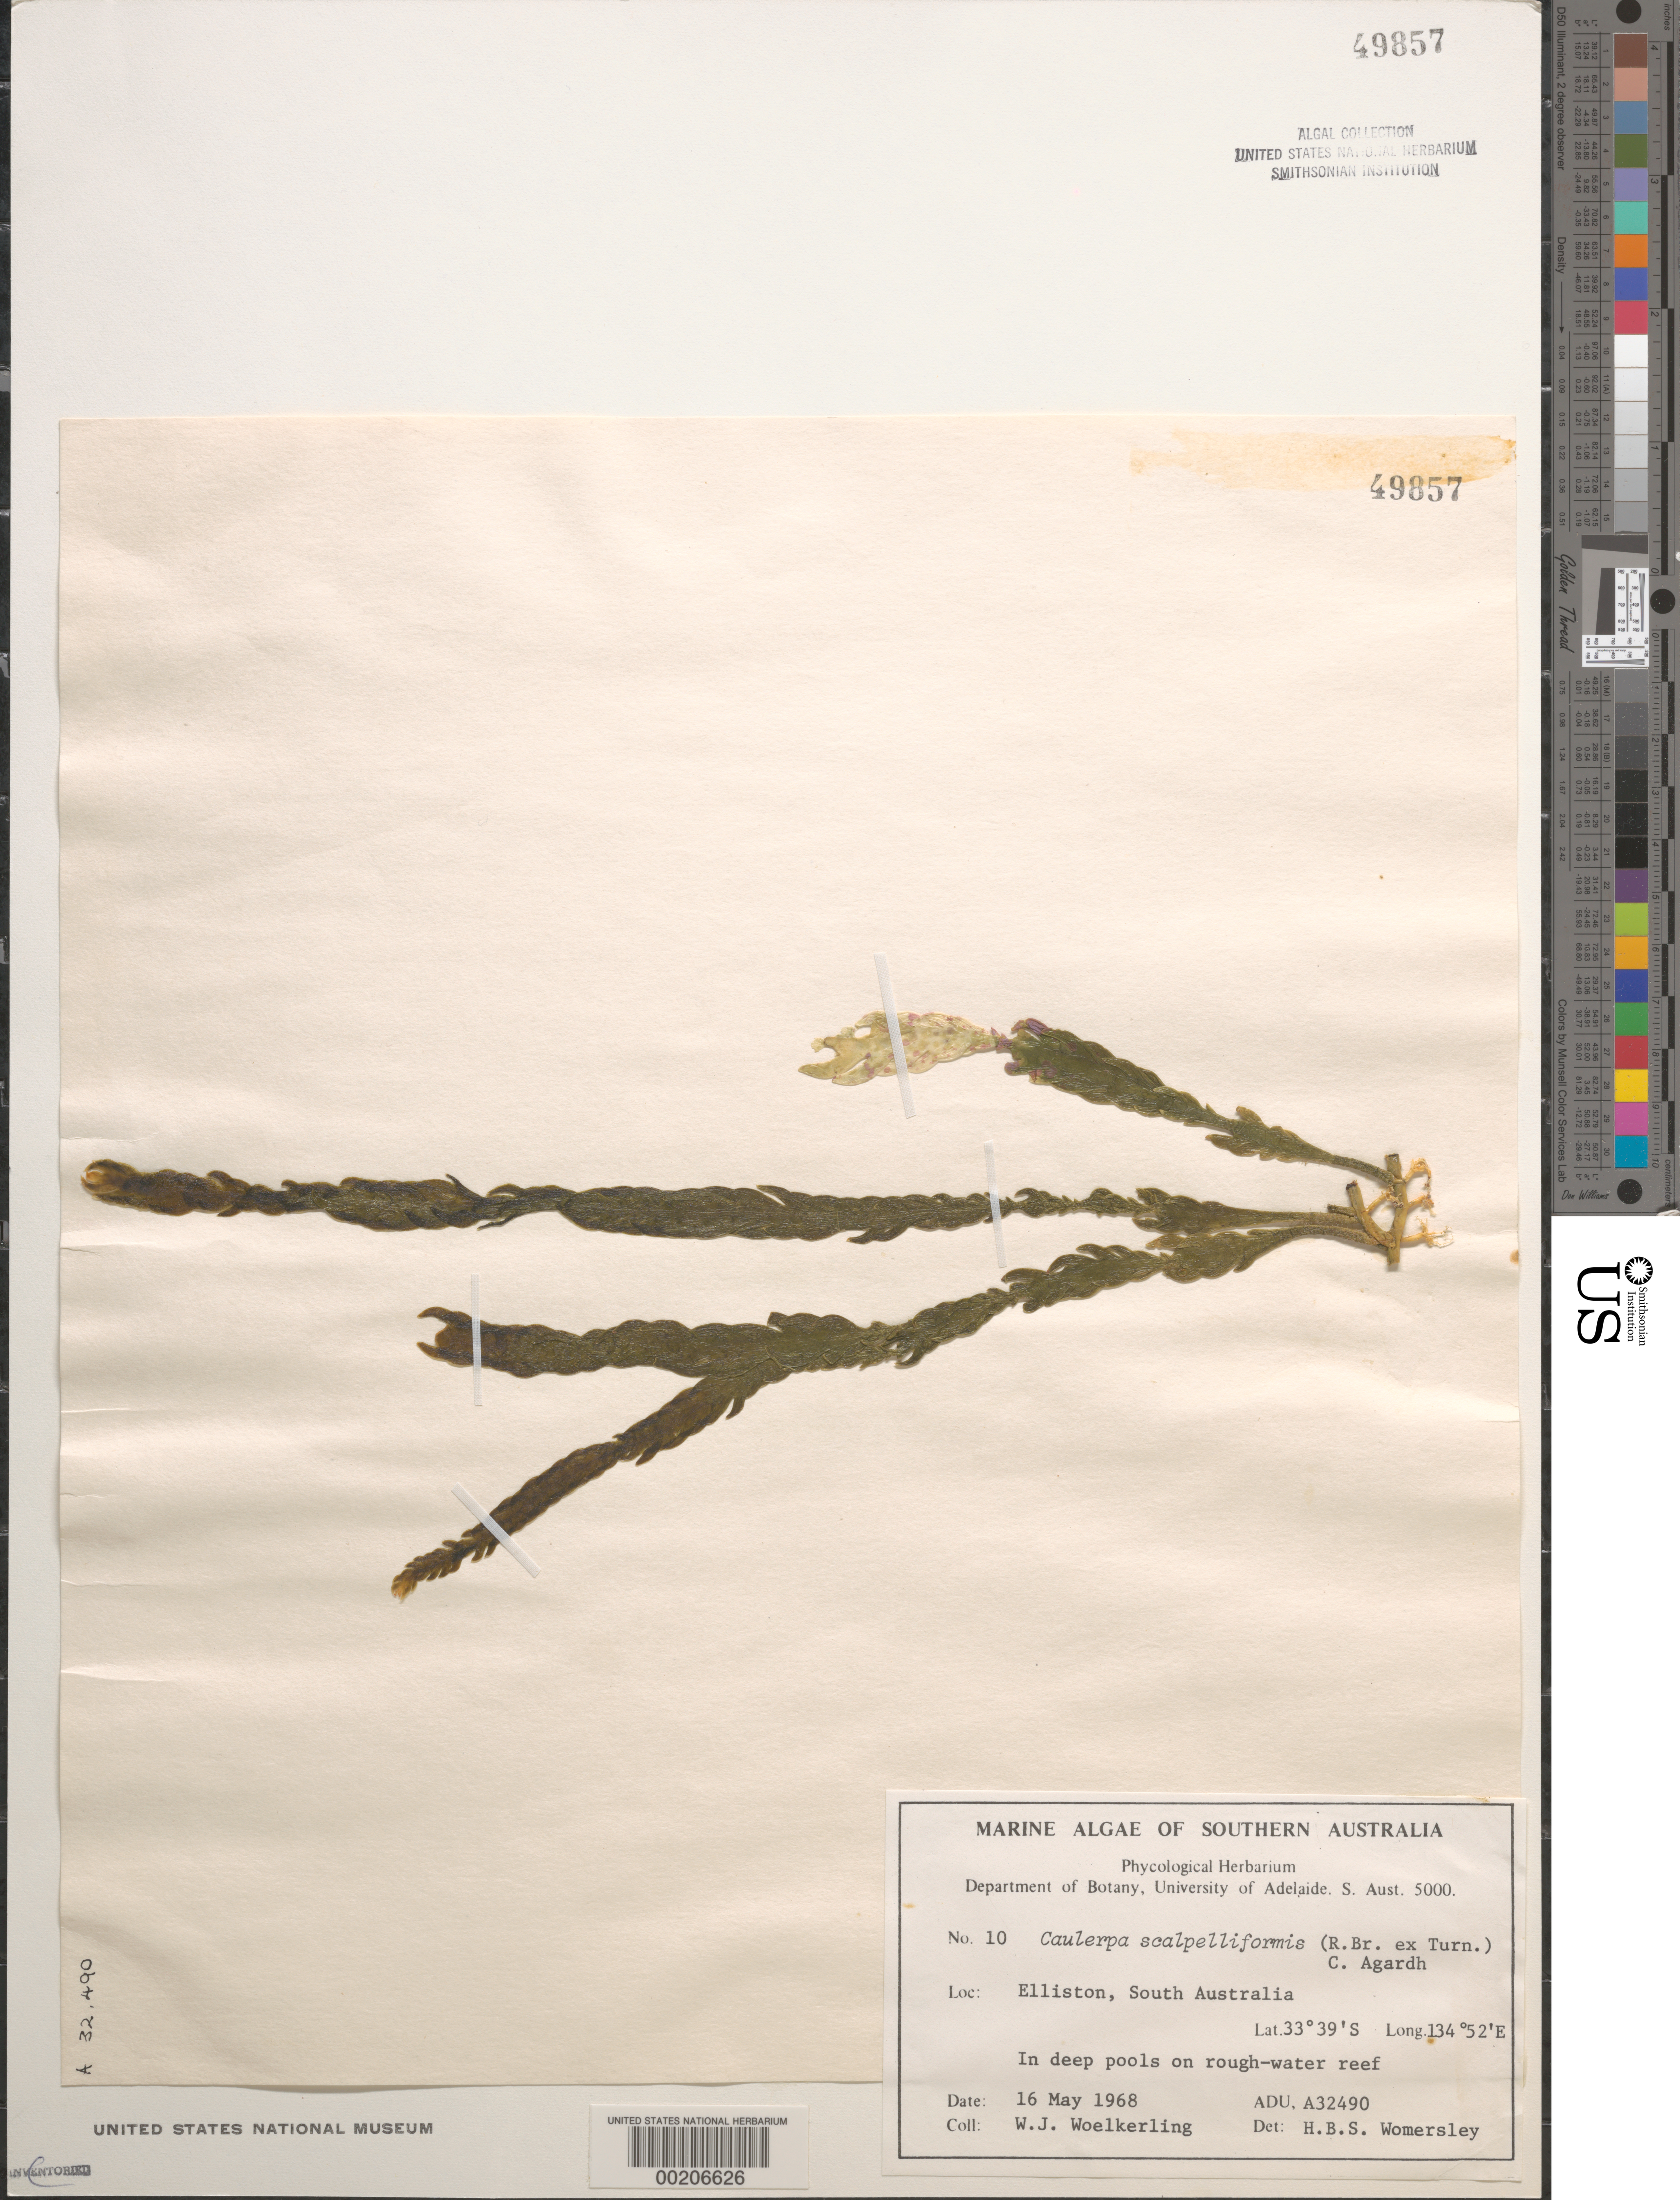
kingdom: Plantae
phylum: Chlorophyta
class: Ulvophyceae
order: Bryopsidales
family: Caulerpaceae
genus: Caulerpa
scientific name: Caulerpa scalpelliformis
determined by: Womersley, H. B. S.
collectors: W. Woelkerling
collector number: ADU A32490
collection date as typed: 16 May 1968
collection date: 1968-05-16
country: Australia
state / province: South Australia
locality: Elliston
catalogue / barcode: US 49857